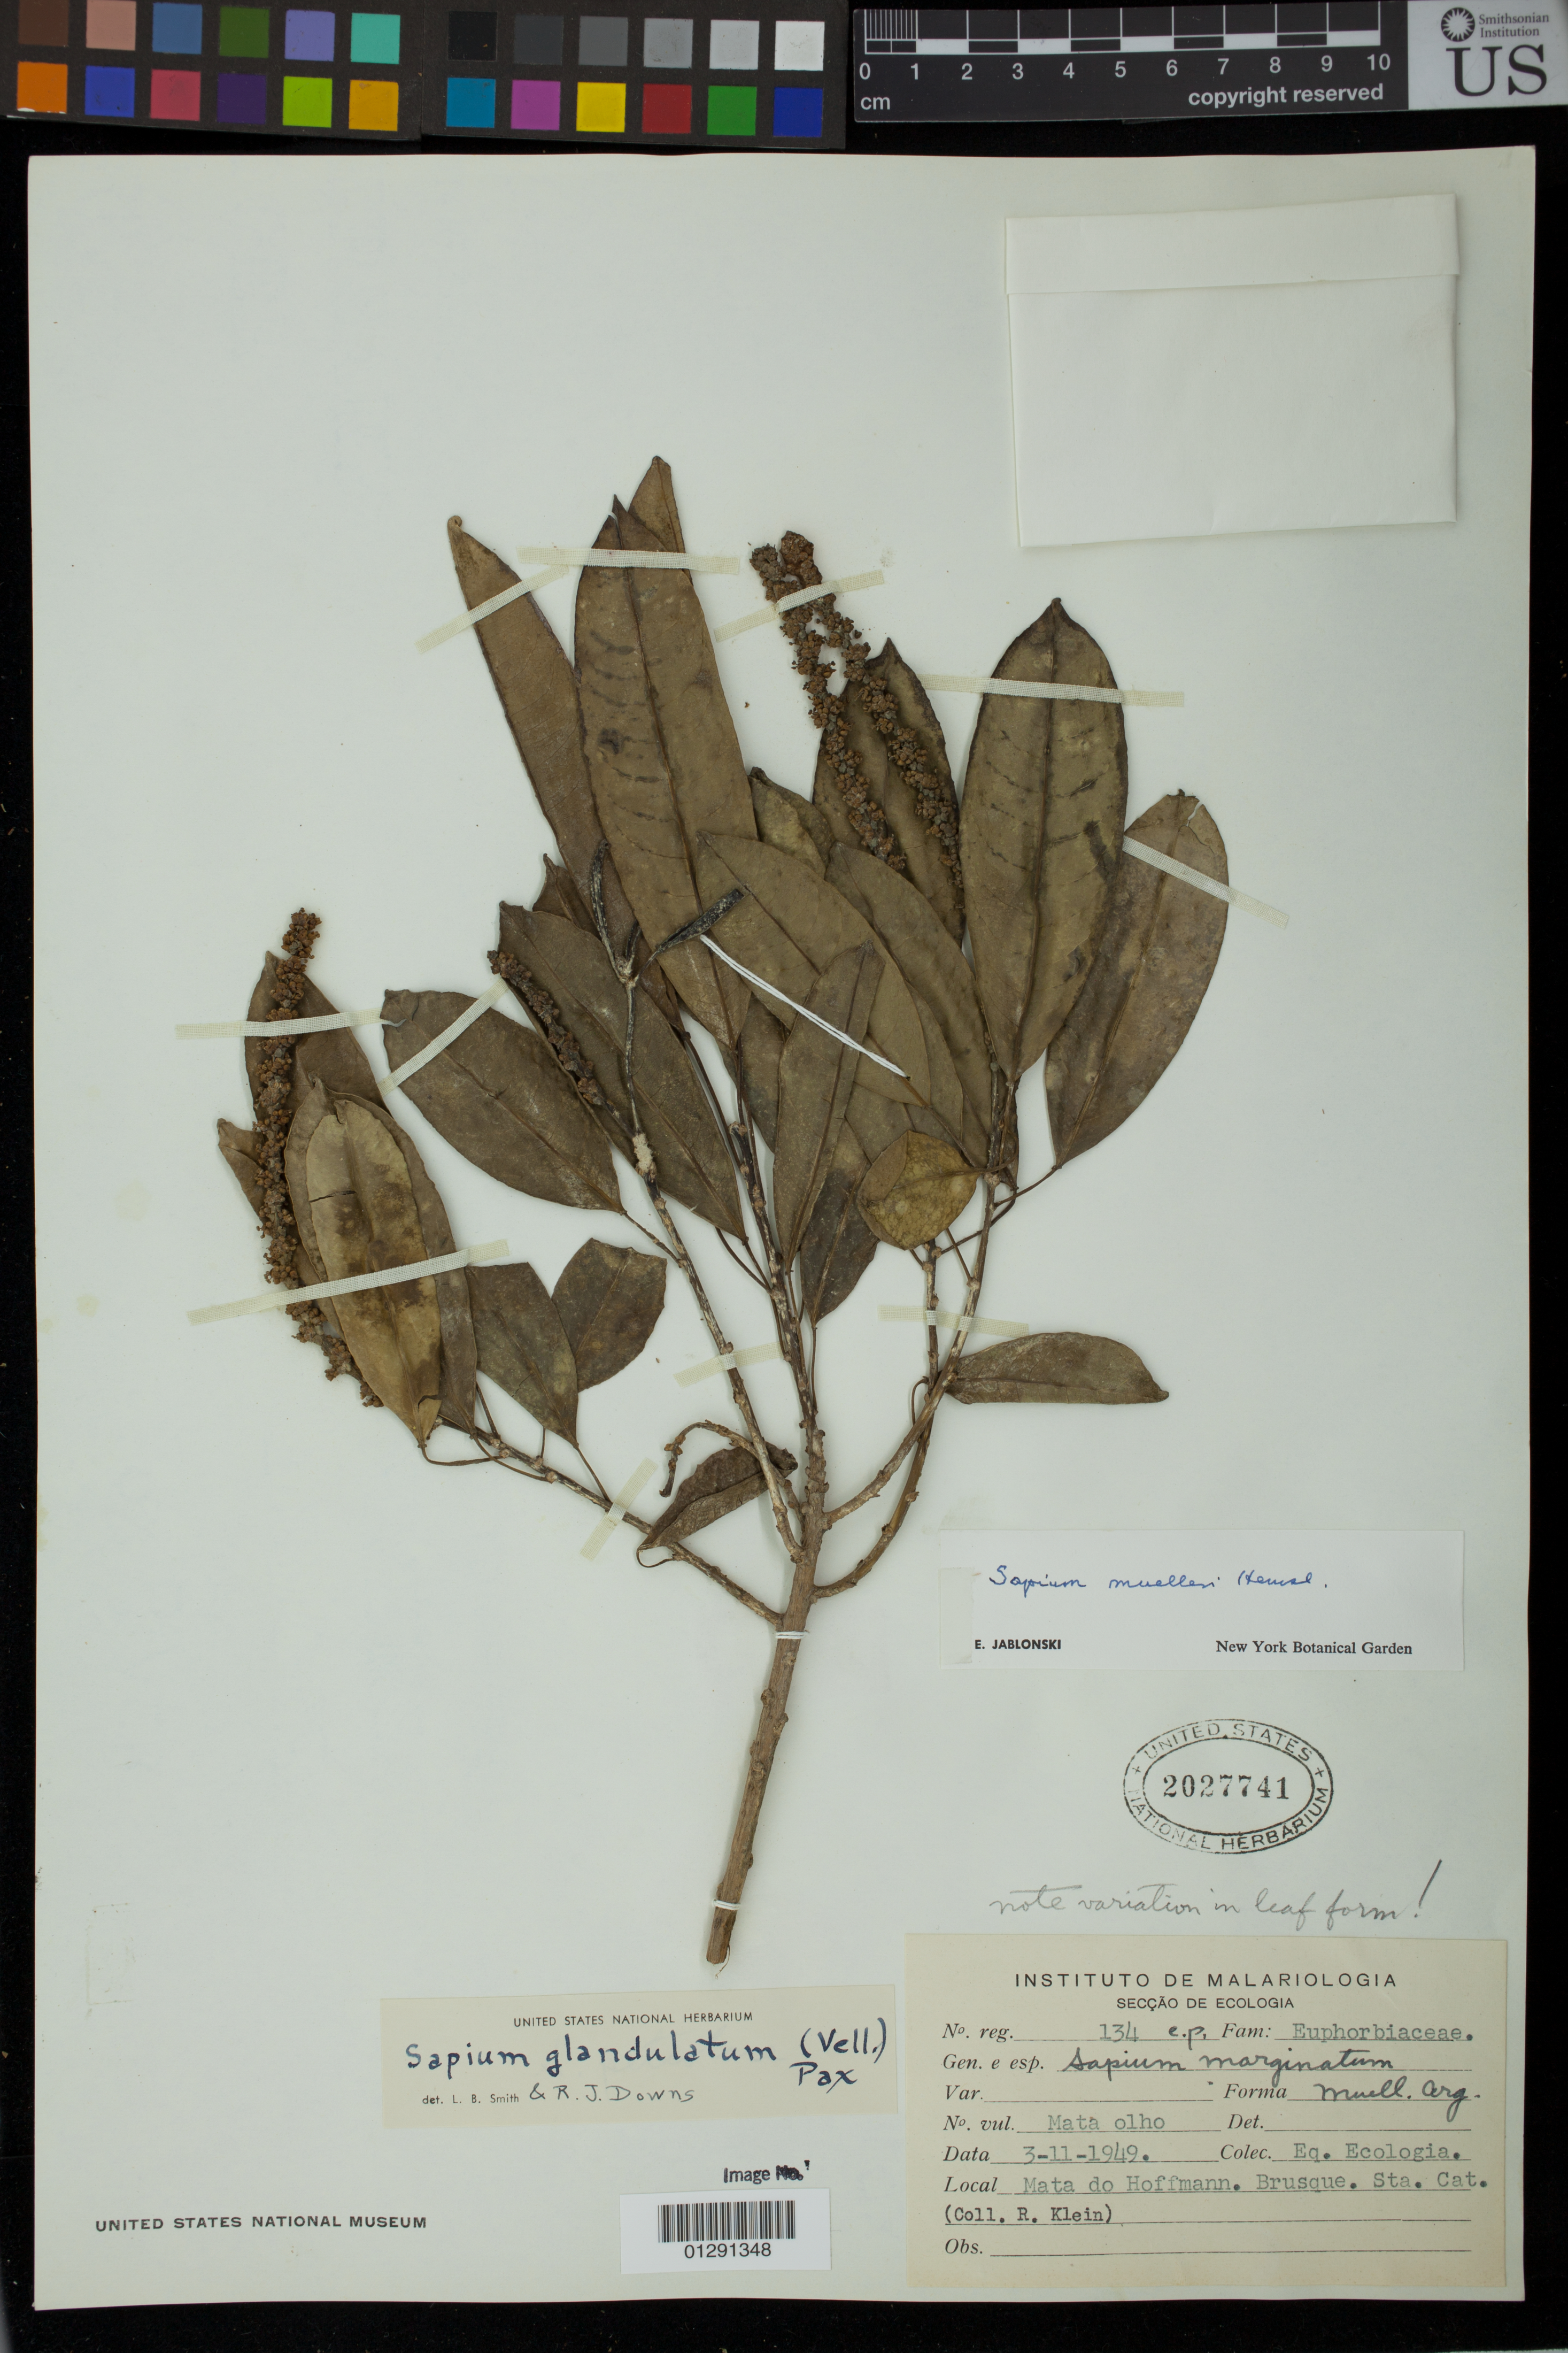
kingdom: Plantae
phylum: Tracheophyta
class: Magnoliopsida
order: Malpighiales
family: Euphorbiaceae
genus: Sapium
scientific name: Sapium glandulatum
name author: (Vell.) Pax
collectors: R. M. Klein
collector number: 134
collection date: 1949-11-03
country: Brazil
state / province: Santa Catarina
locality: Mata do Hoffmann, Brusque, Sta. Cat.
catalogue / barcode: US 2027741